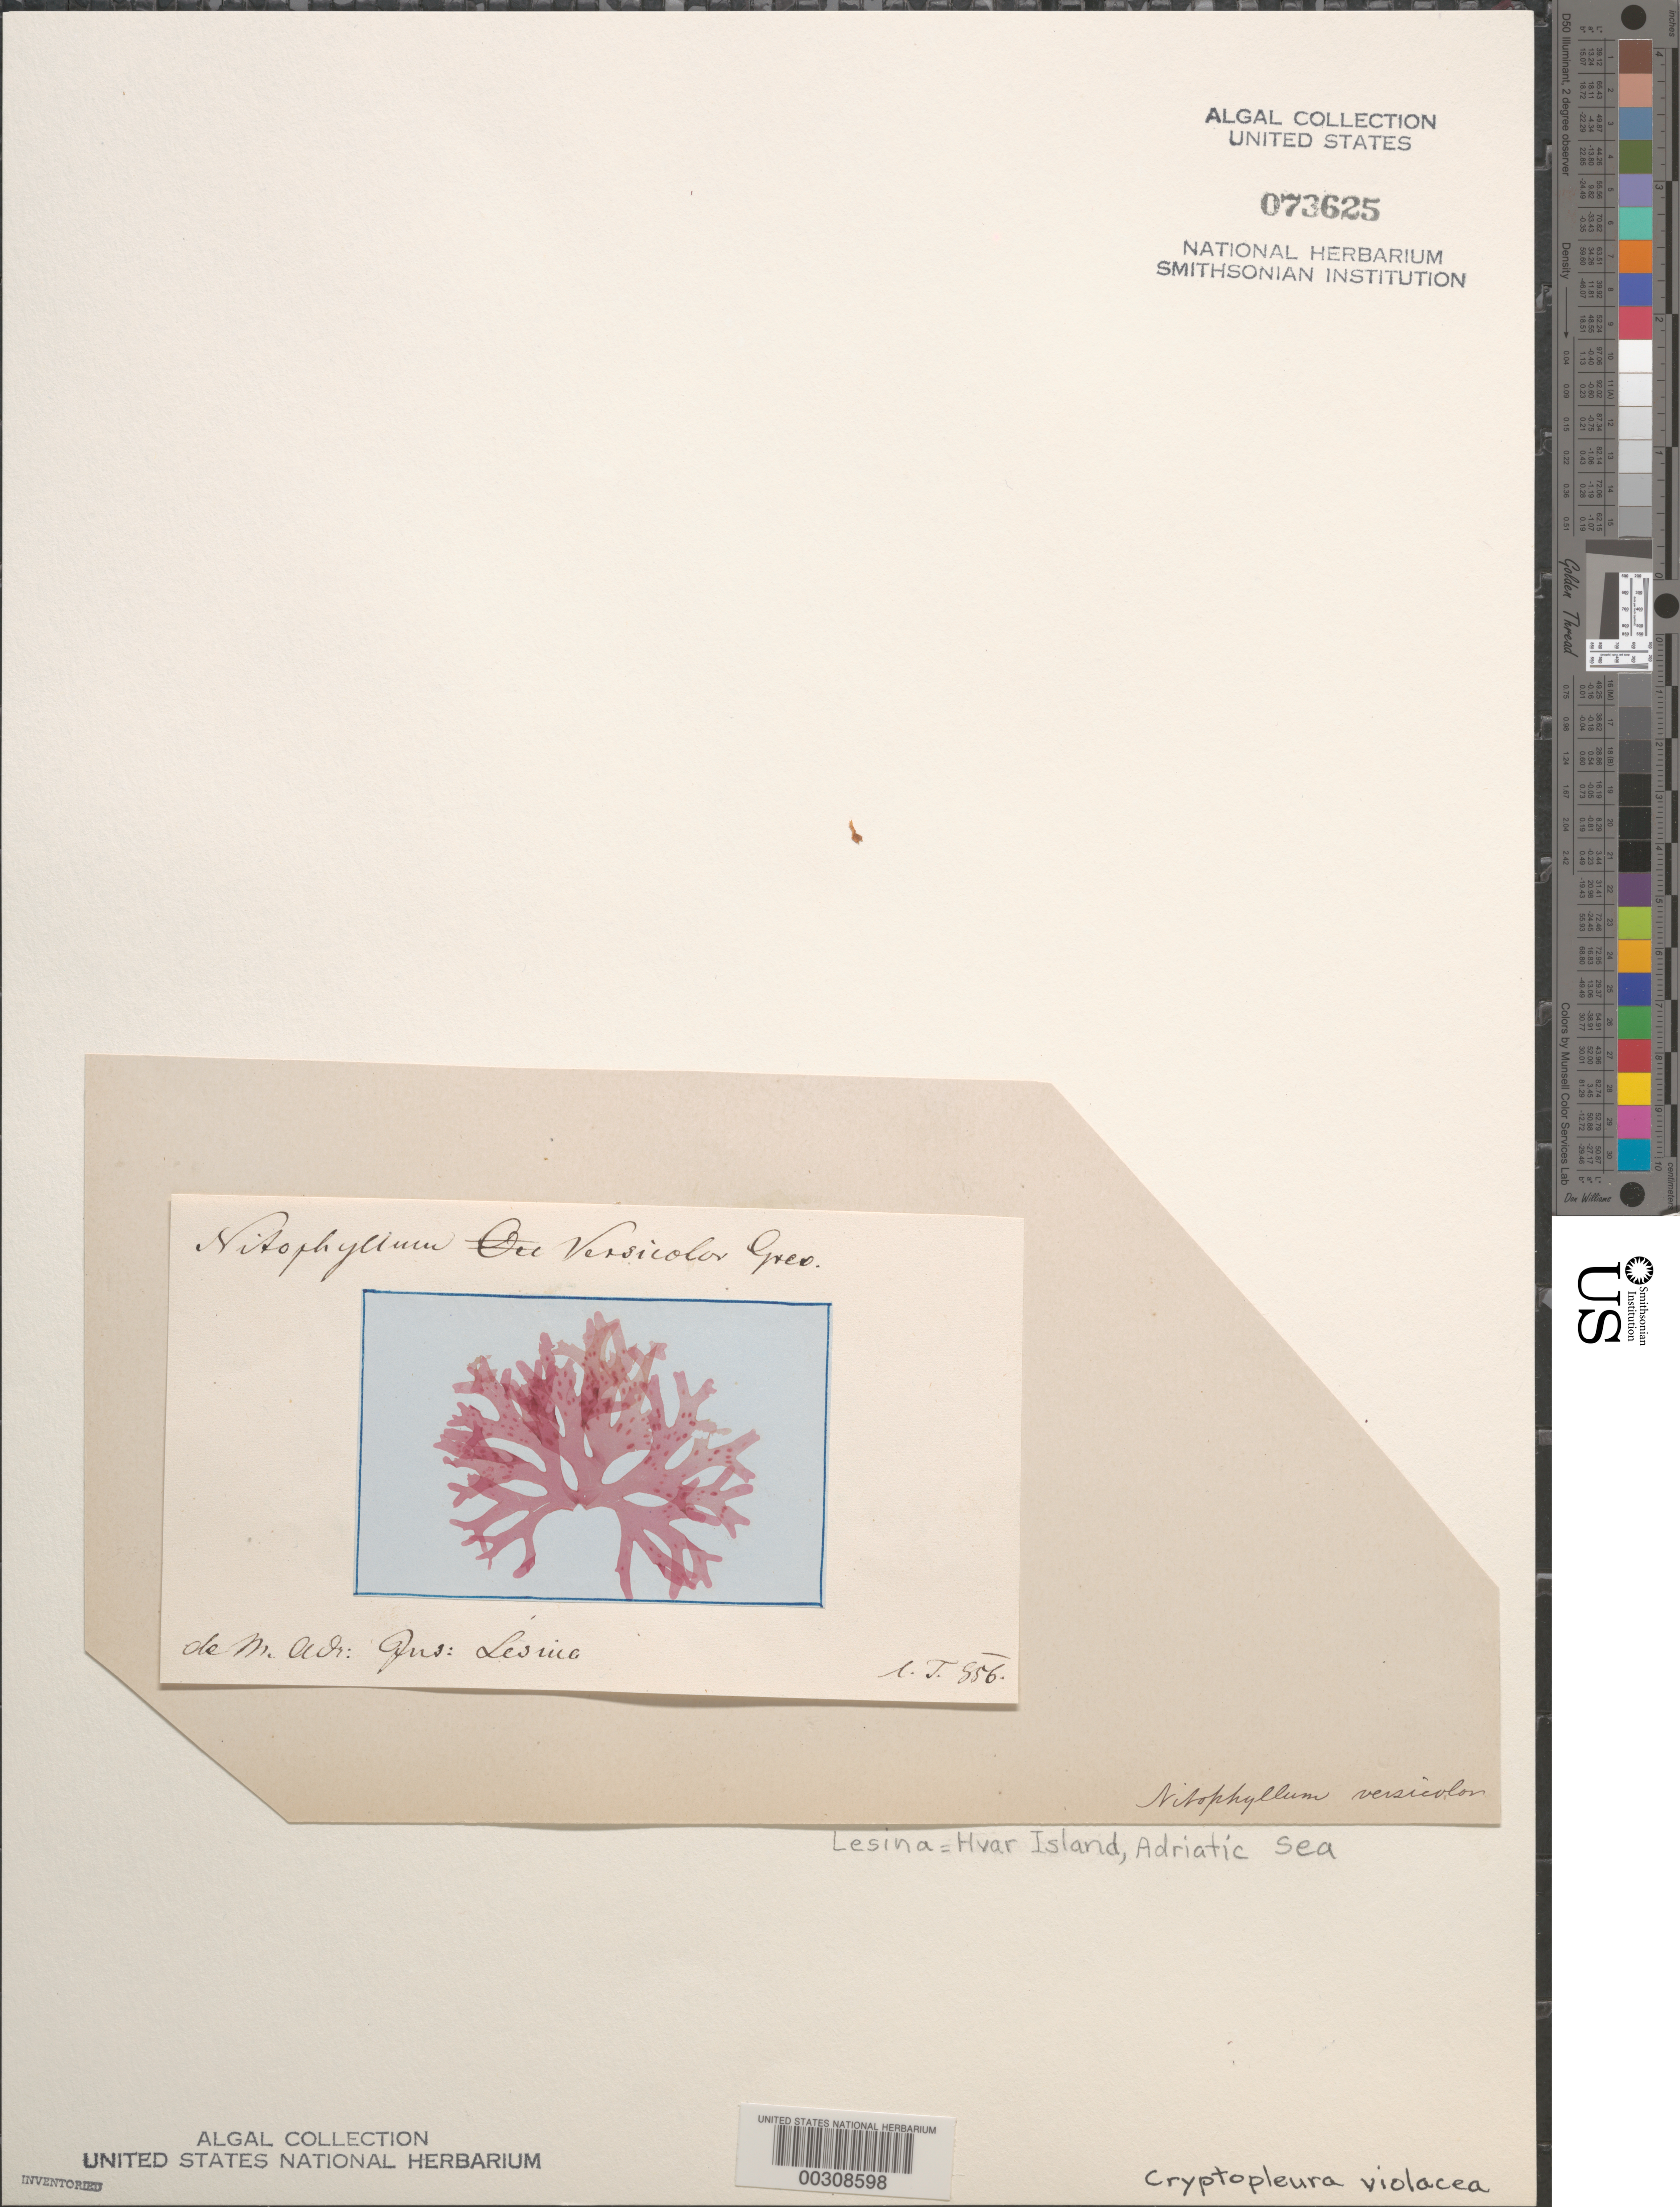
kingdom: Plantae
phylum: Rhodophyta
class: Florideophyceae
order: Ceramiales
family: Delesseriaceae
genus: Cryptopleura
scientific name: Cryptopleura violacea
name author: (J. Ag.) Kylin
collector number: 856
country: Croatia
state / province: Split-Dalmatia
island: Hvar (Lesina)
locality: Adriatic Sea (M. adr.)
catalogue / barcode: US 73625